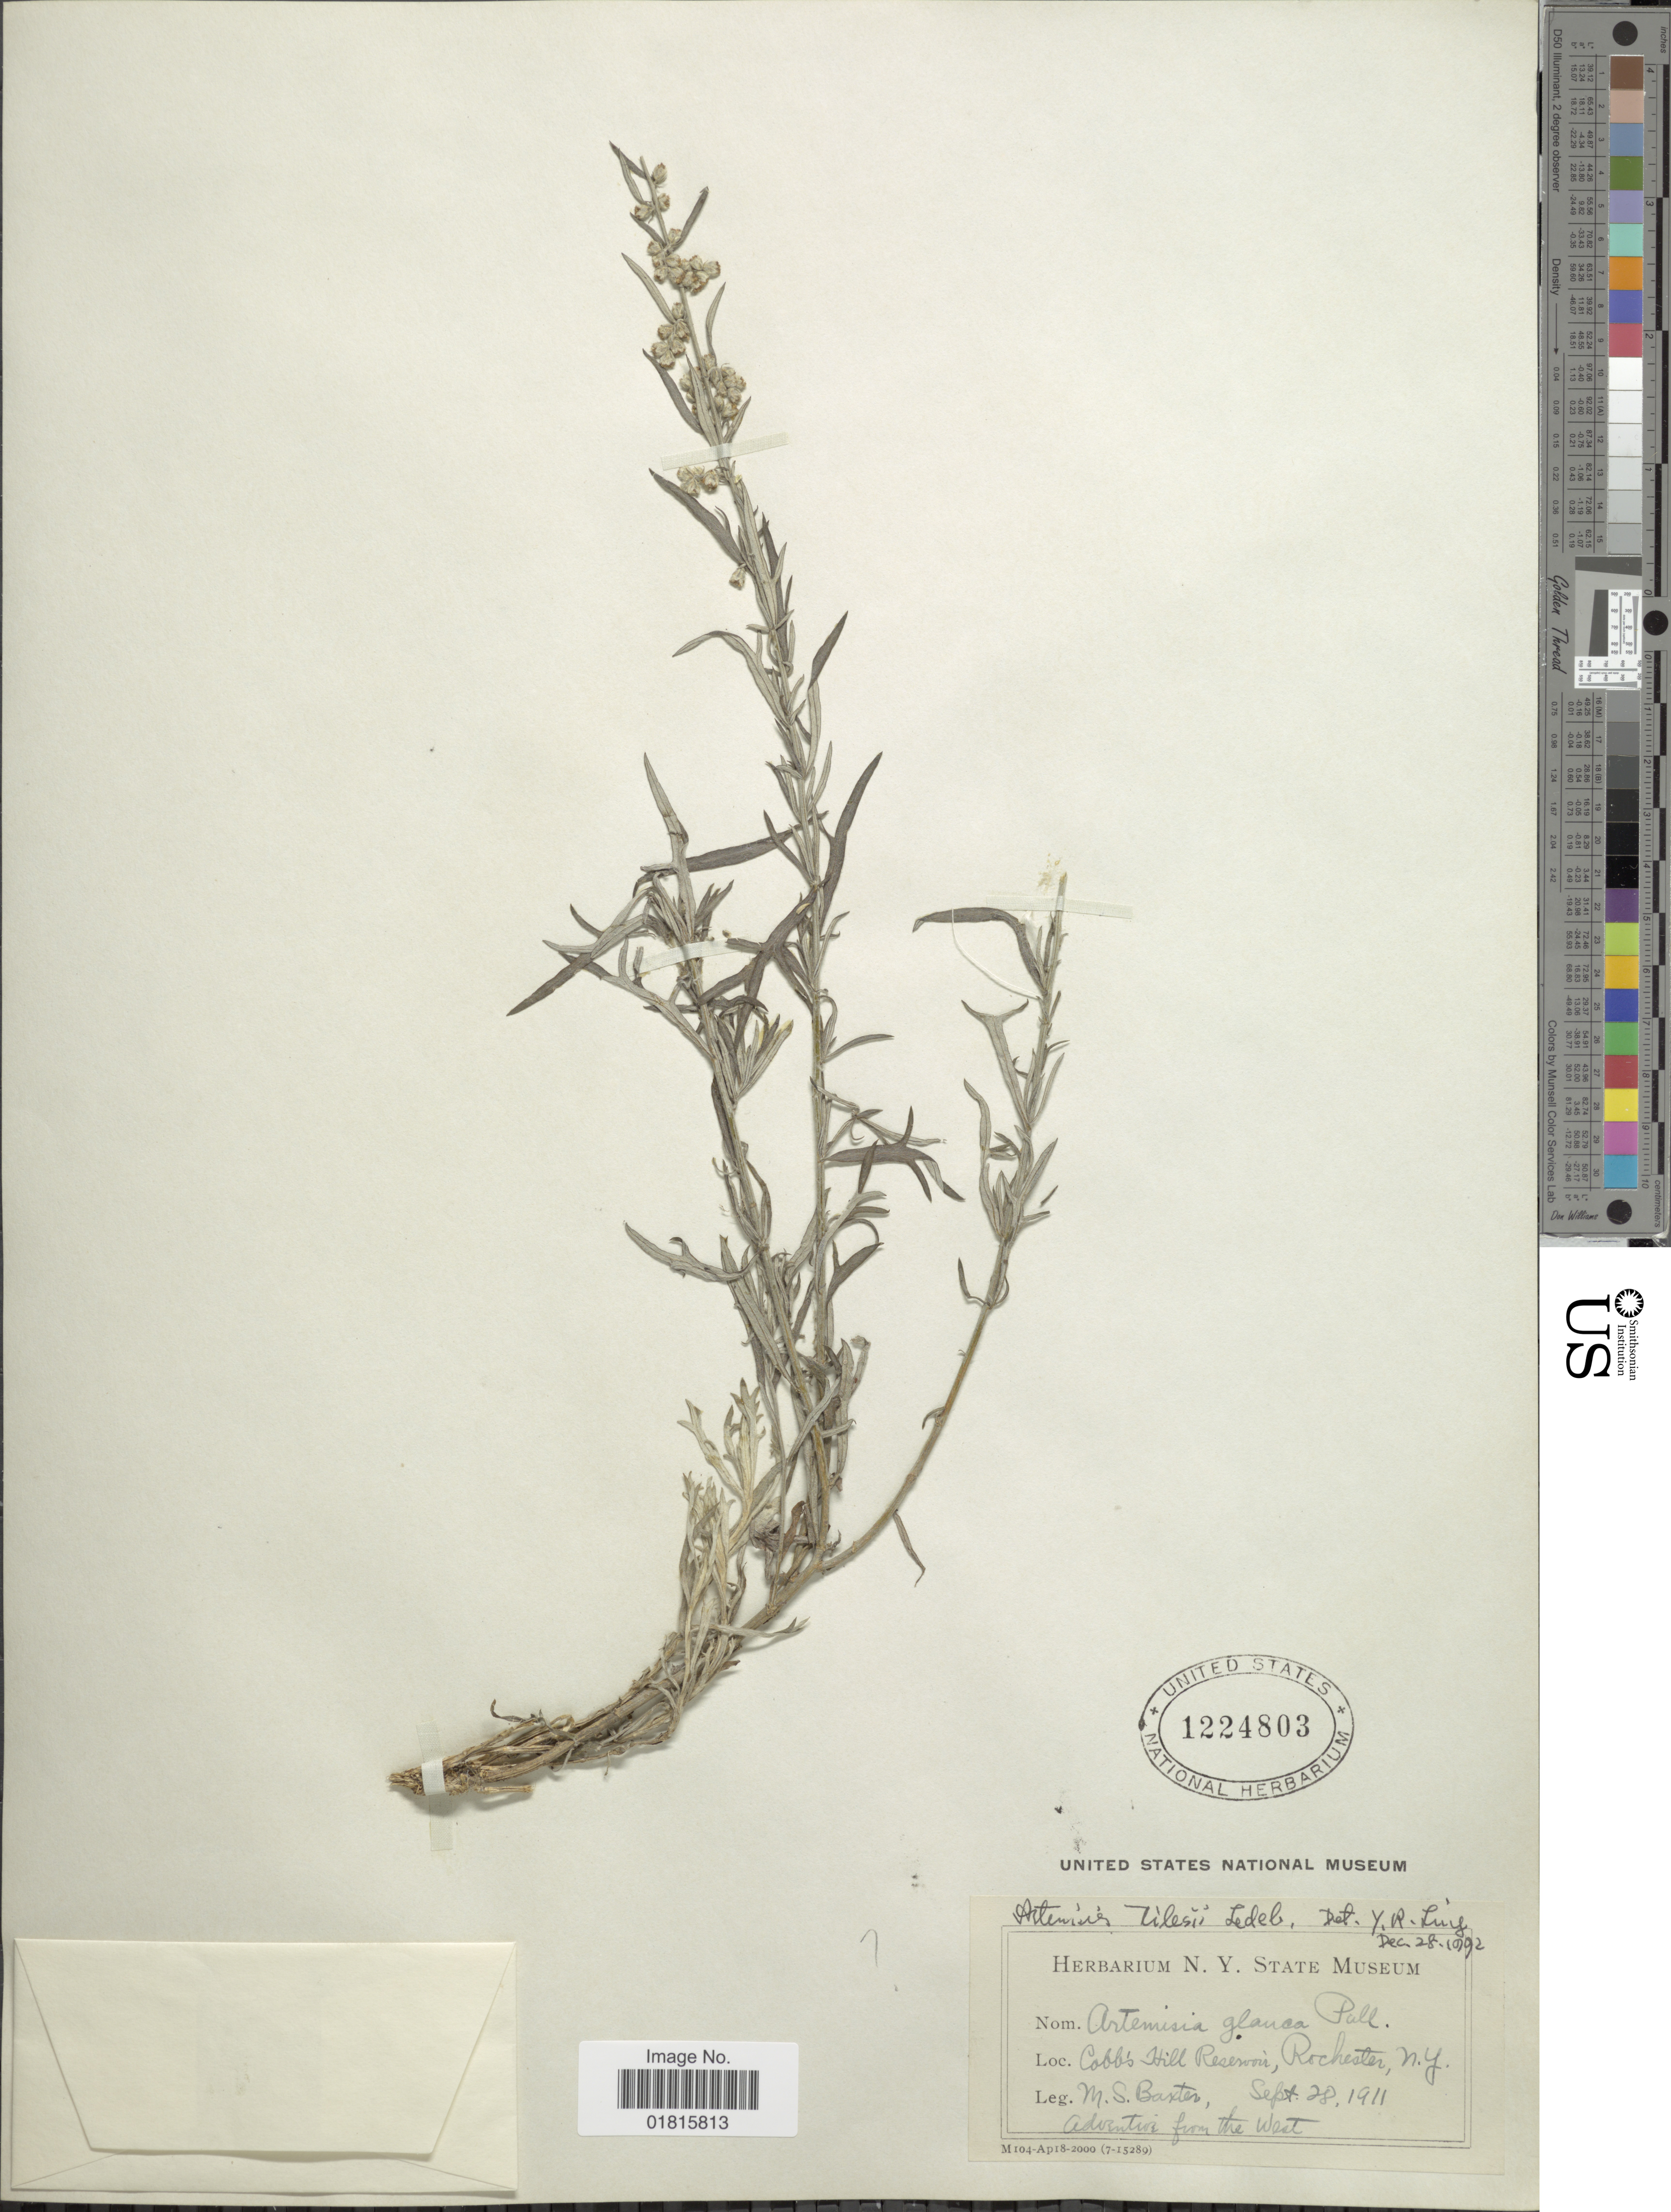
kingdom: Plantae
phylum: Tracheophyta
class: Magnoliopsida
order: Asterales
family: Asteraceae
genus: Artemisia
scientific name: Artemisia glauca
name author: Pall. ex Willd.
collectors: M. Baxter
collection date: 1911-09-28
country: United States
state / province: New York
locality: Cobb's Hill Reservoir, Rochester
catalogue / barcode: US 1224803